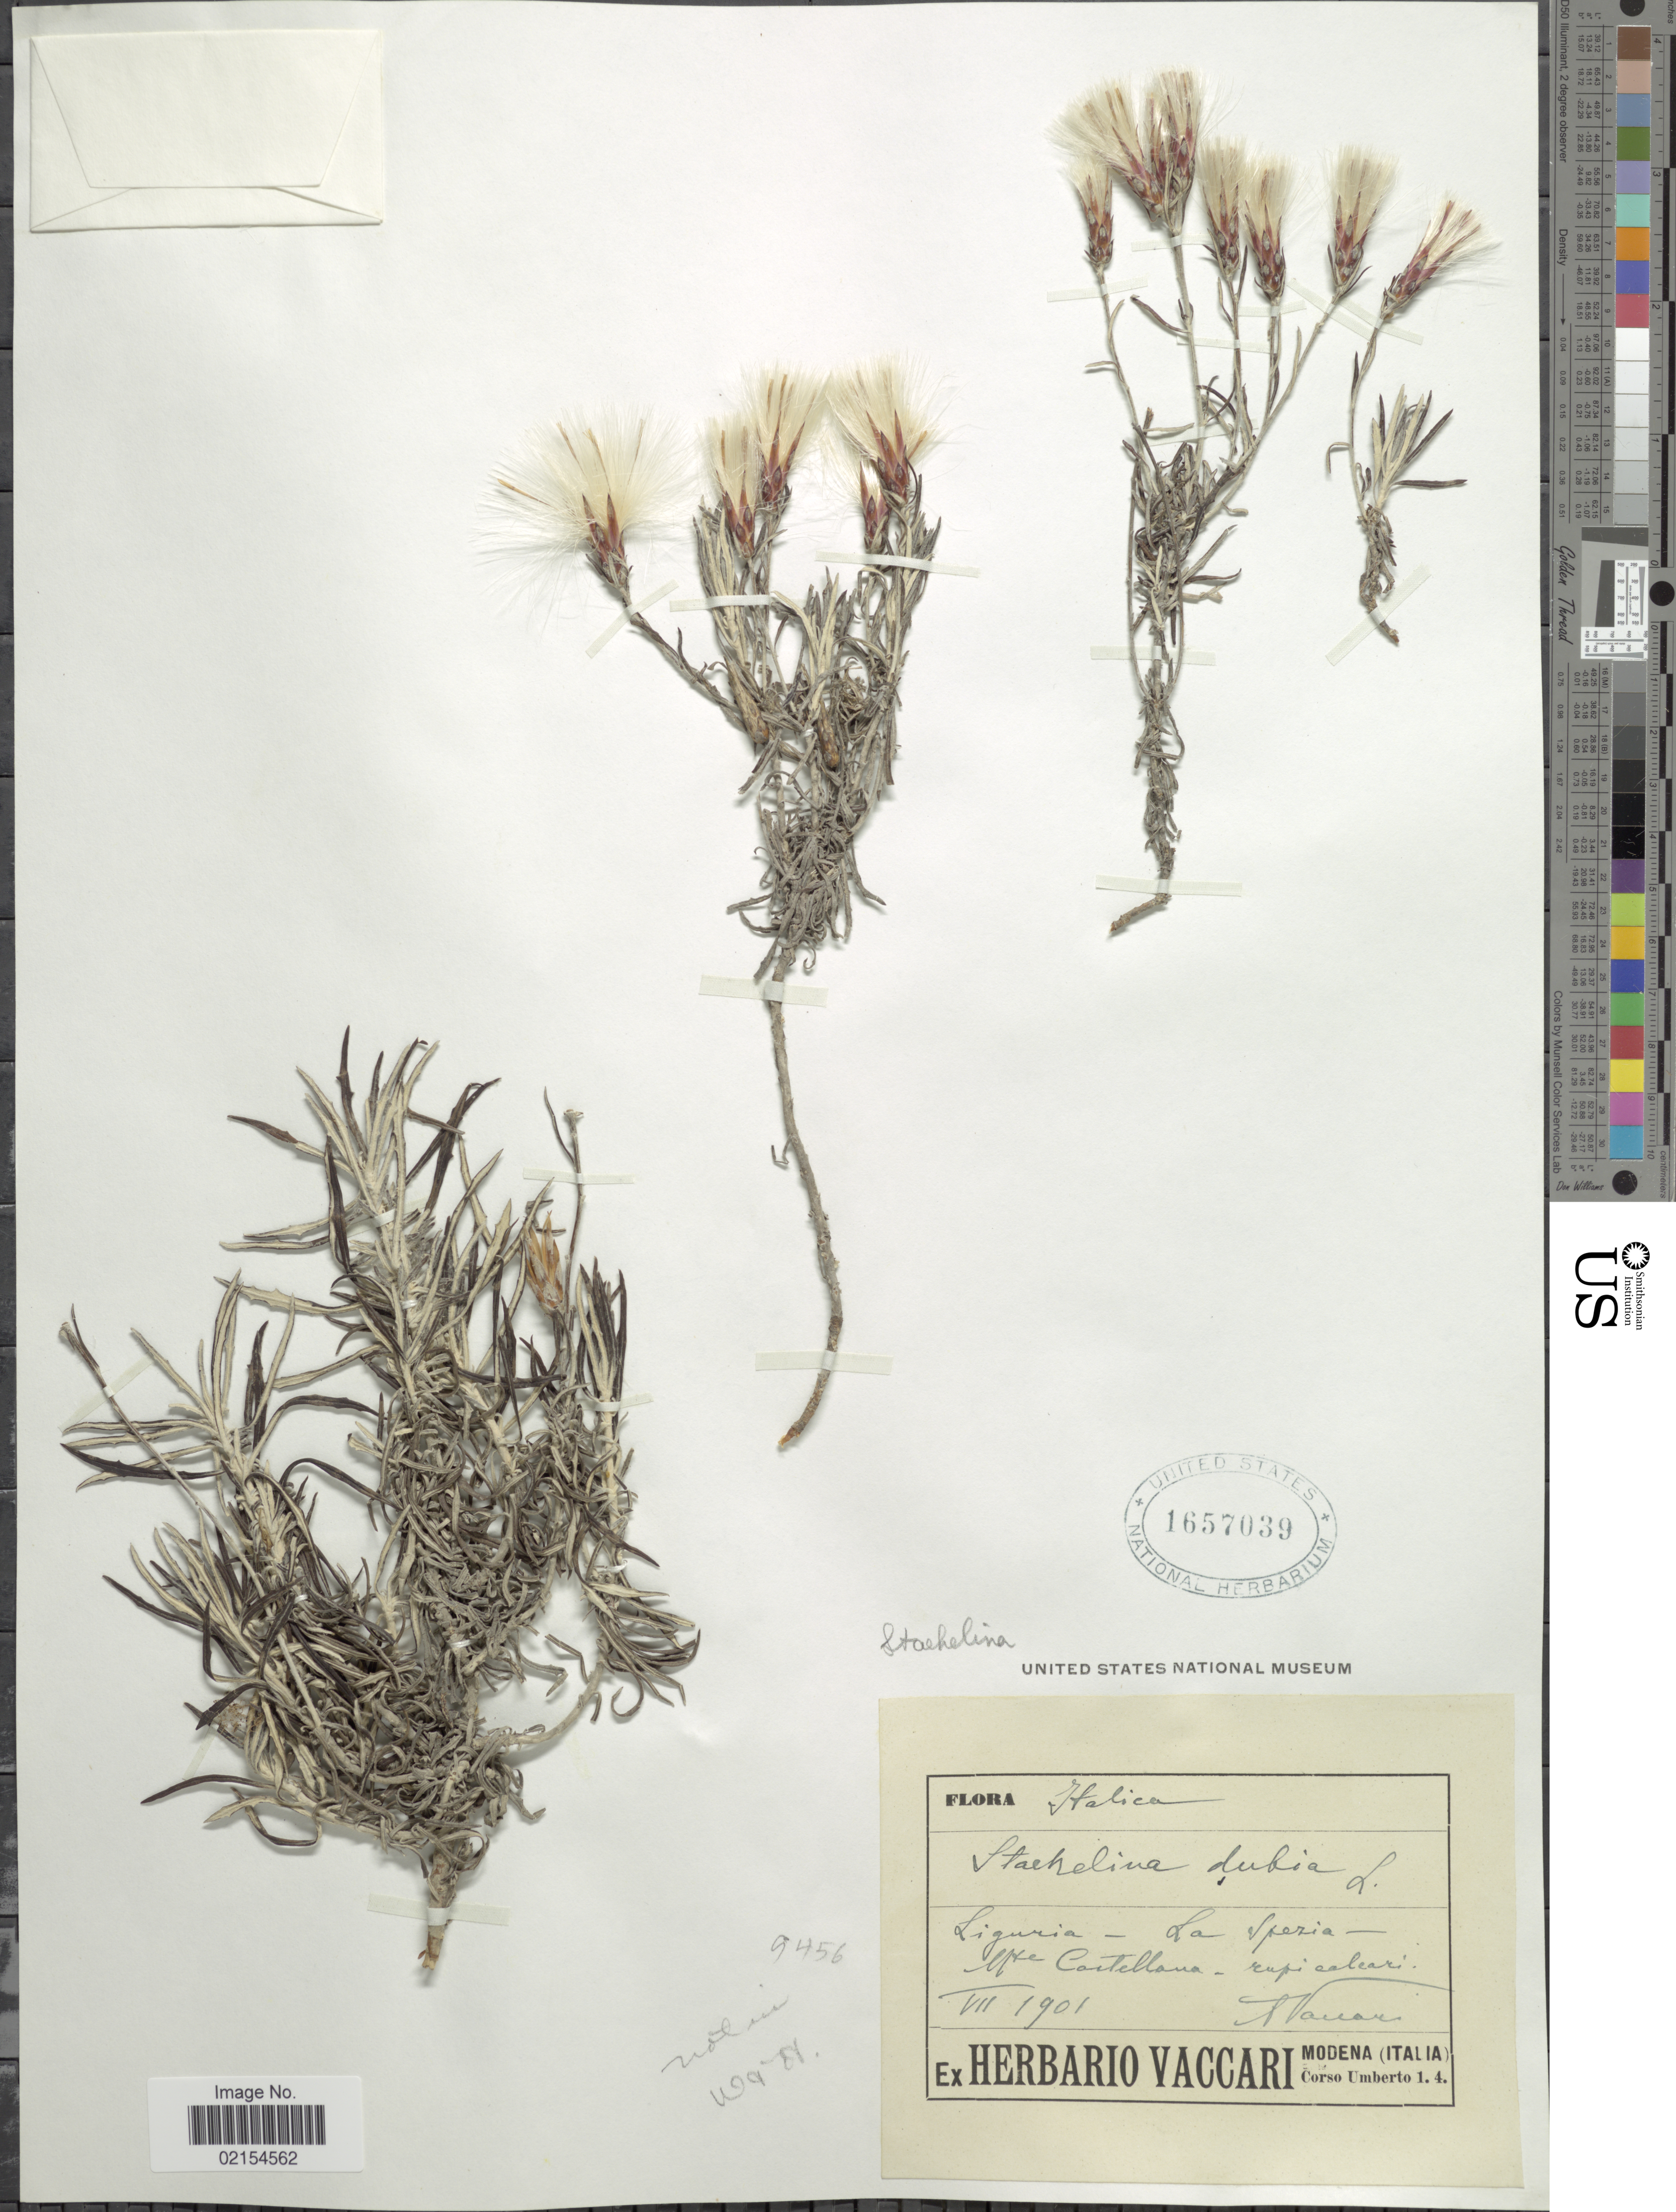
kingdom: Plantae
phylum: Tracheophyta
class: Magnoliopsida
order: Asterales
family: Asteraceae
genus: Staehelina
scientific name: Staehelina dubia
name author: L.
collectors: A. Vaccari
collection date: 1901-07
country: Italy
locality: Liguria, La Speria, Mte Cortella [interpreted]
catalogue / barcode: US 1657039